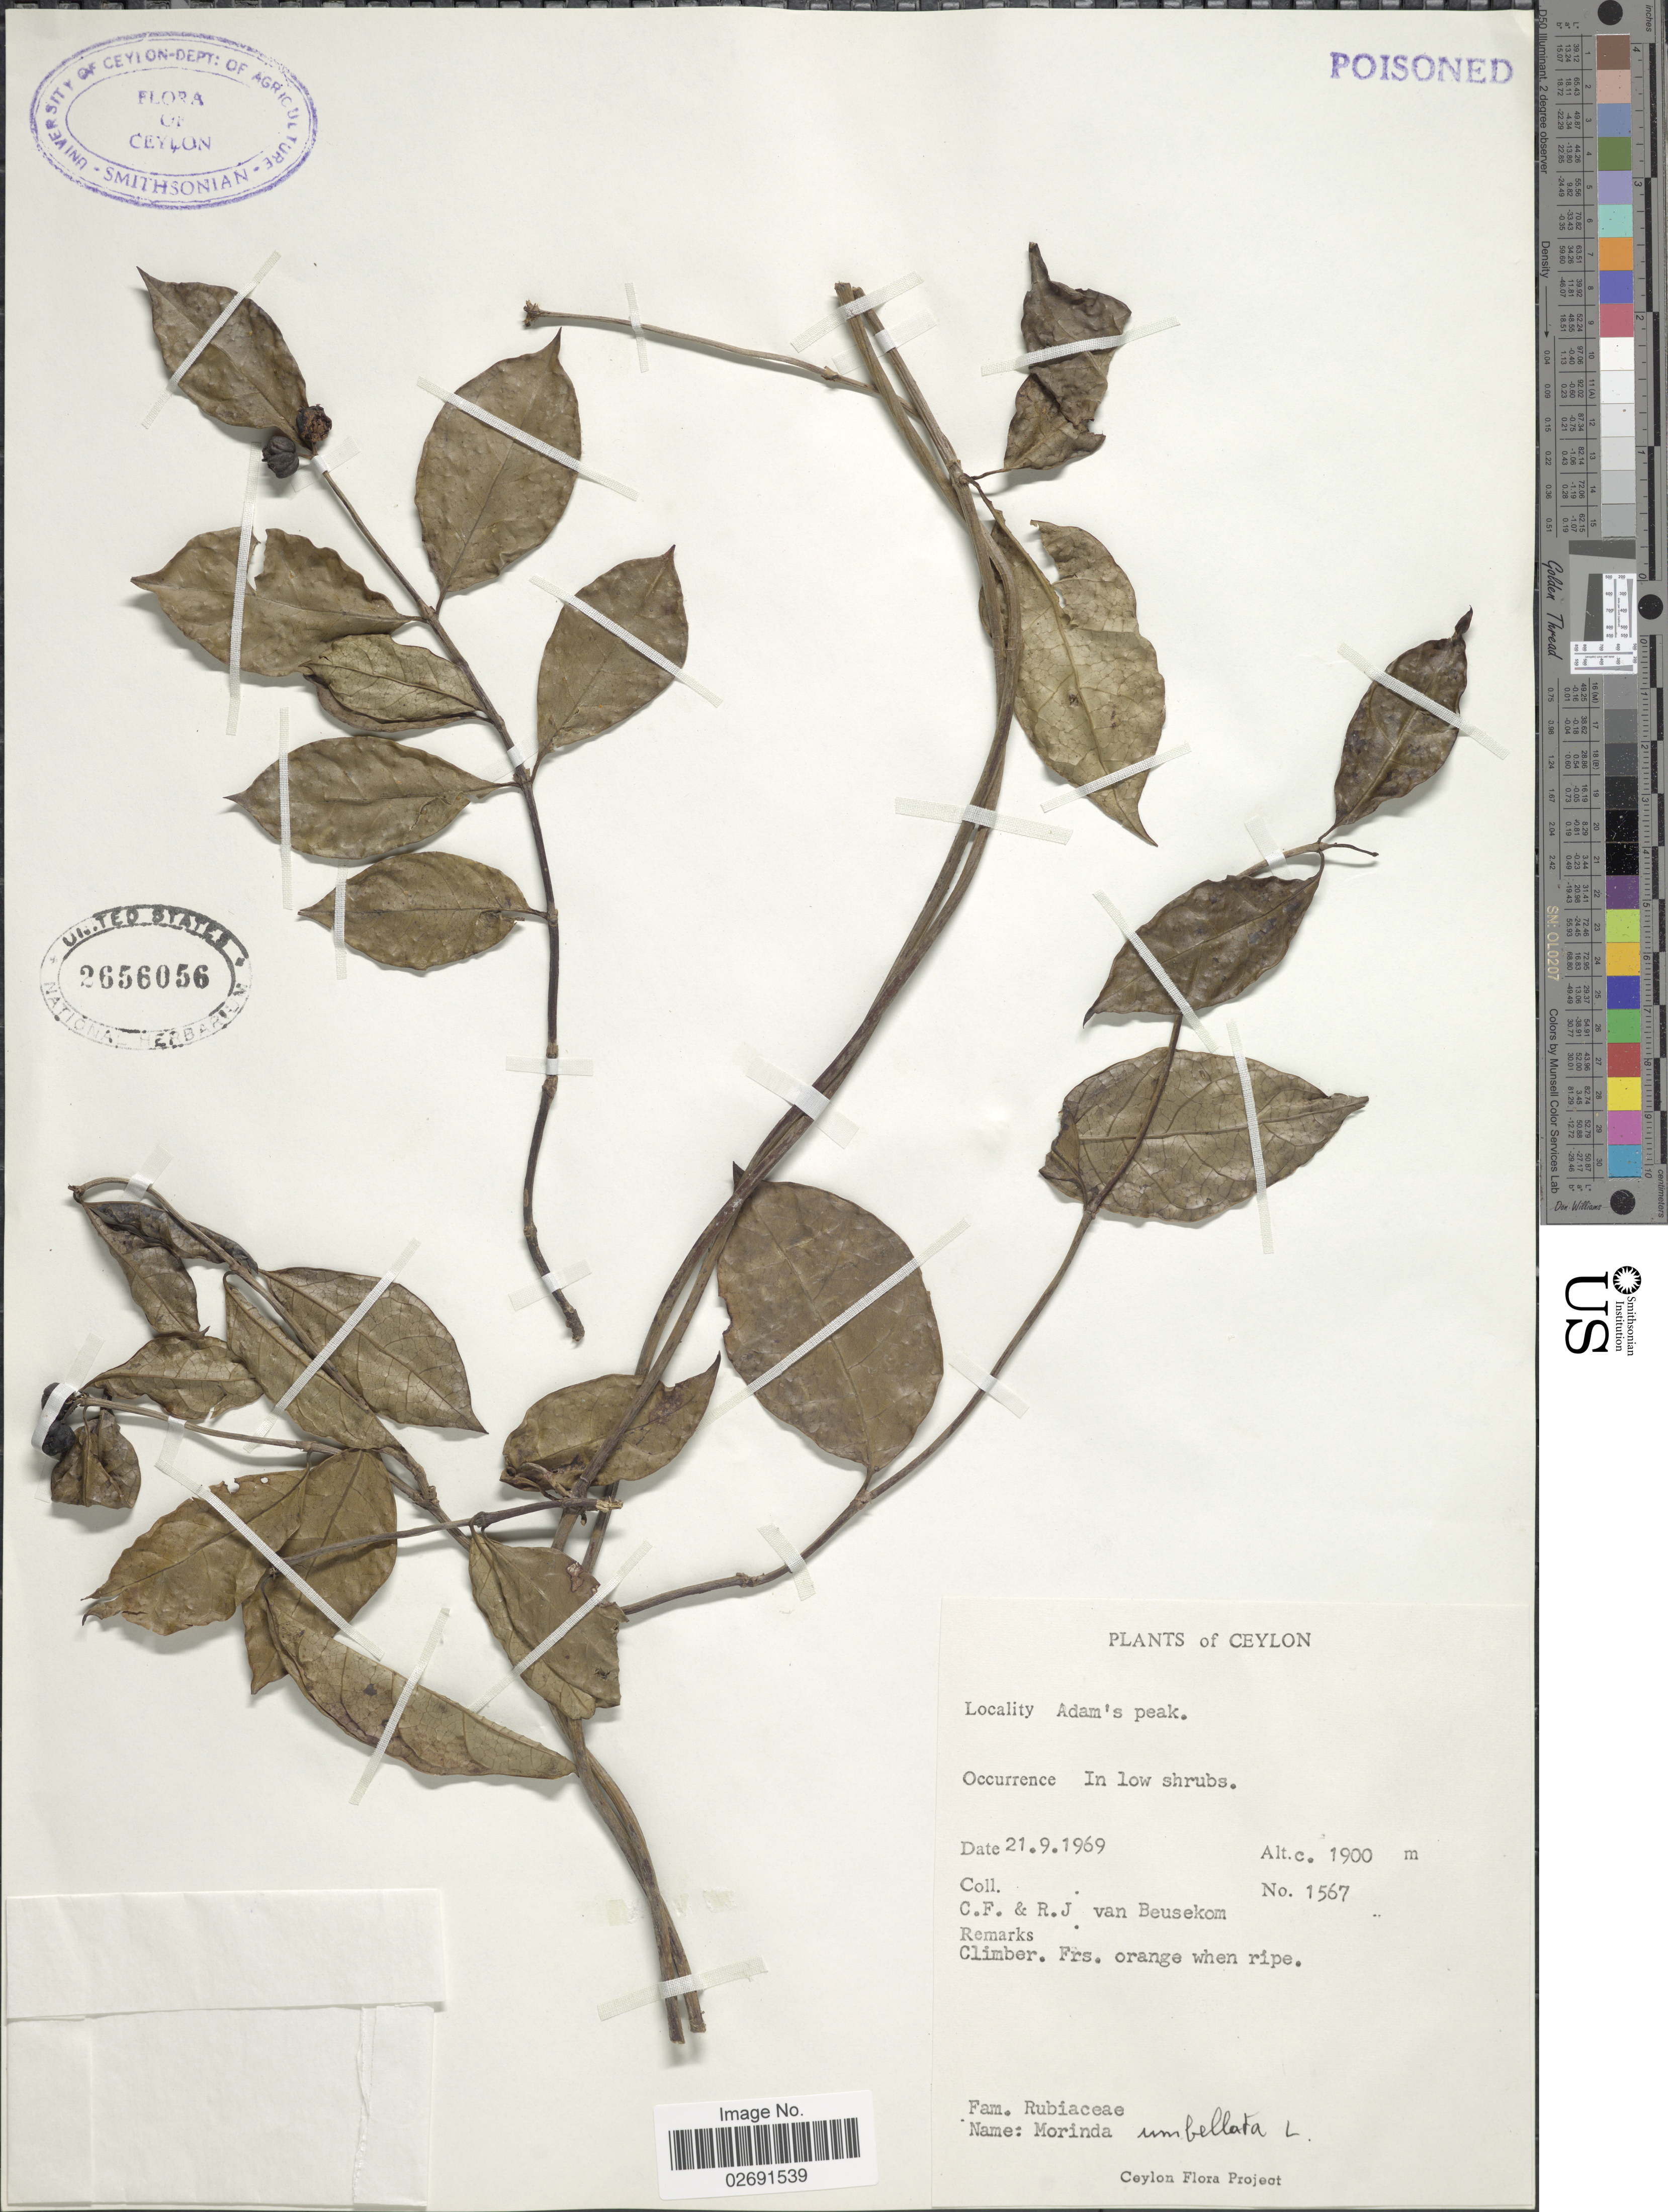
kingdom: Plantae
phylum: Tracheophyta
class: Magnoliopsida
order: Gentianales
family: Rubiaceae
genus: Gynochthodes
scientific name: Gynochthodes umbellata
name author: (L.) Razafim. & B. Bremer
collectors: C. F. Beusekom & R. Van Beusekom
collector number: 1567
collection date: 1969-09-21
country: Sri Lanka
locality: Ceylon, Adam's Peak, in low shrubs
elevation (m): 1900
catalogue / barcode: US 2656056